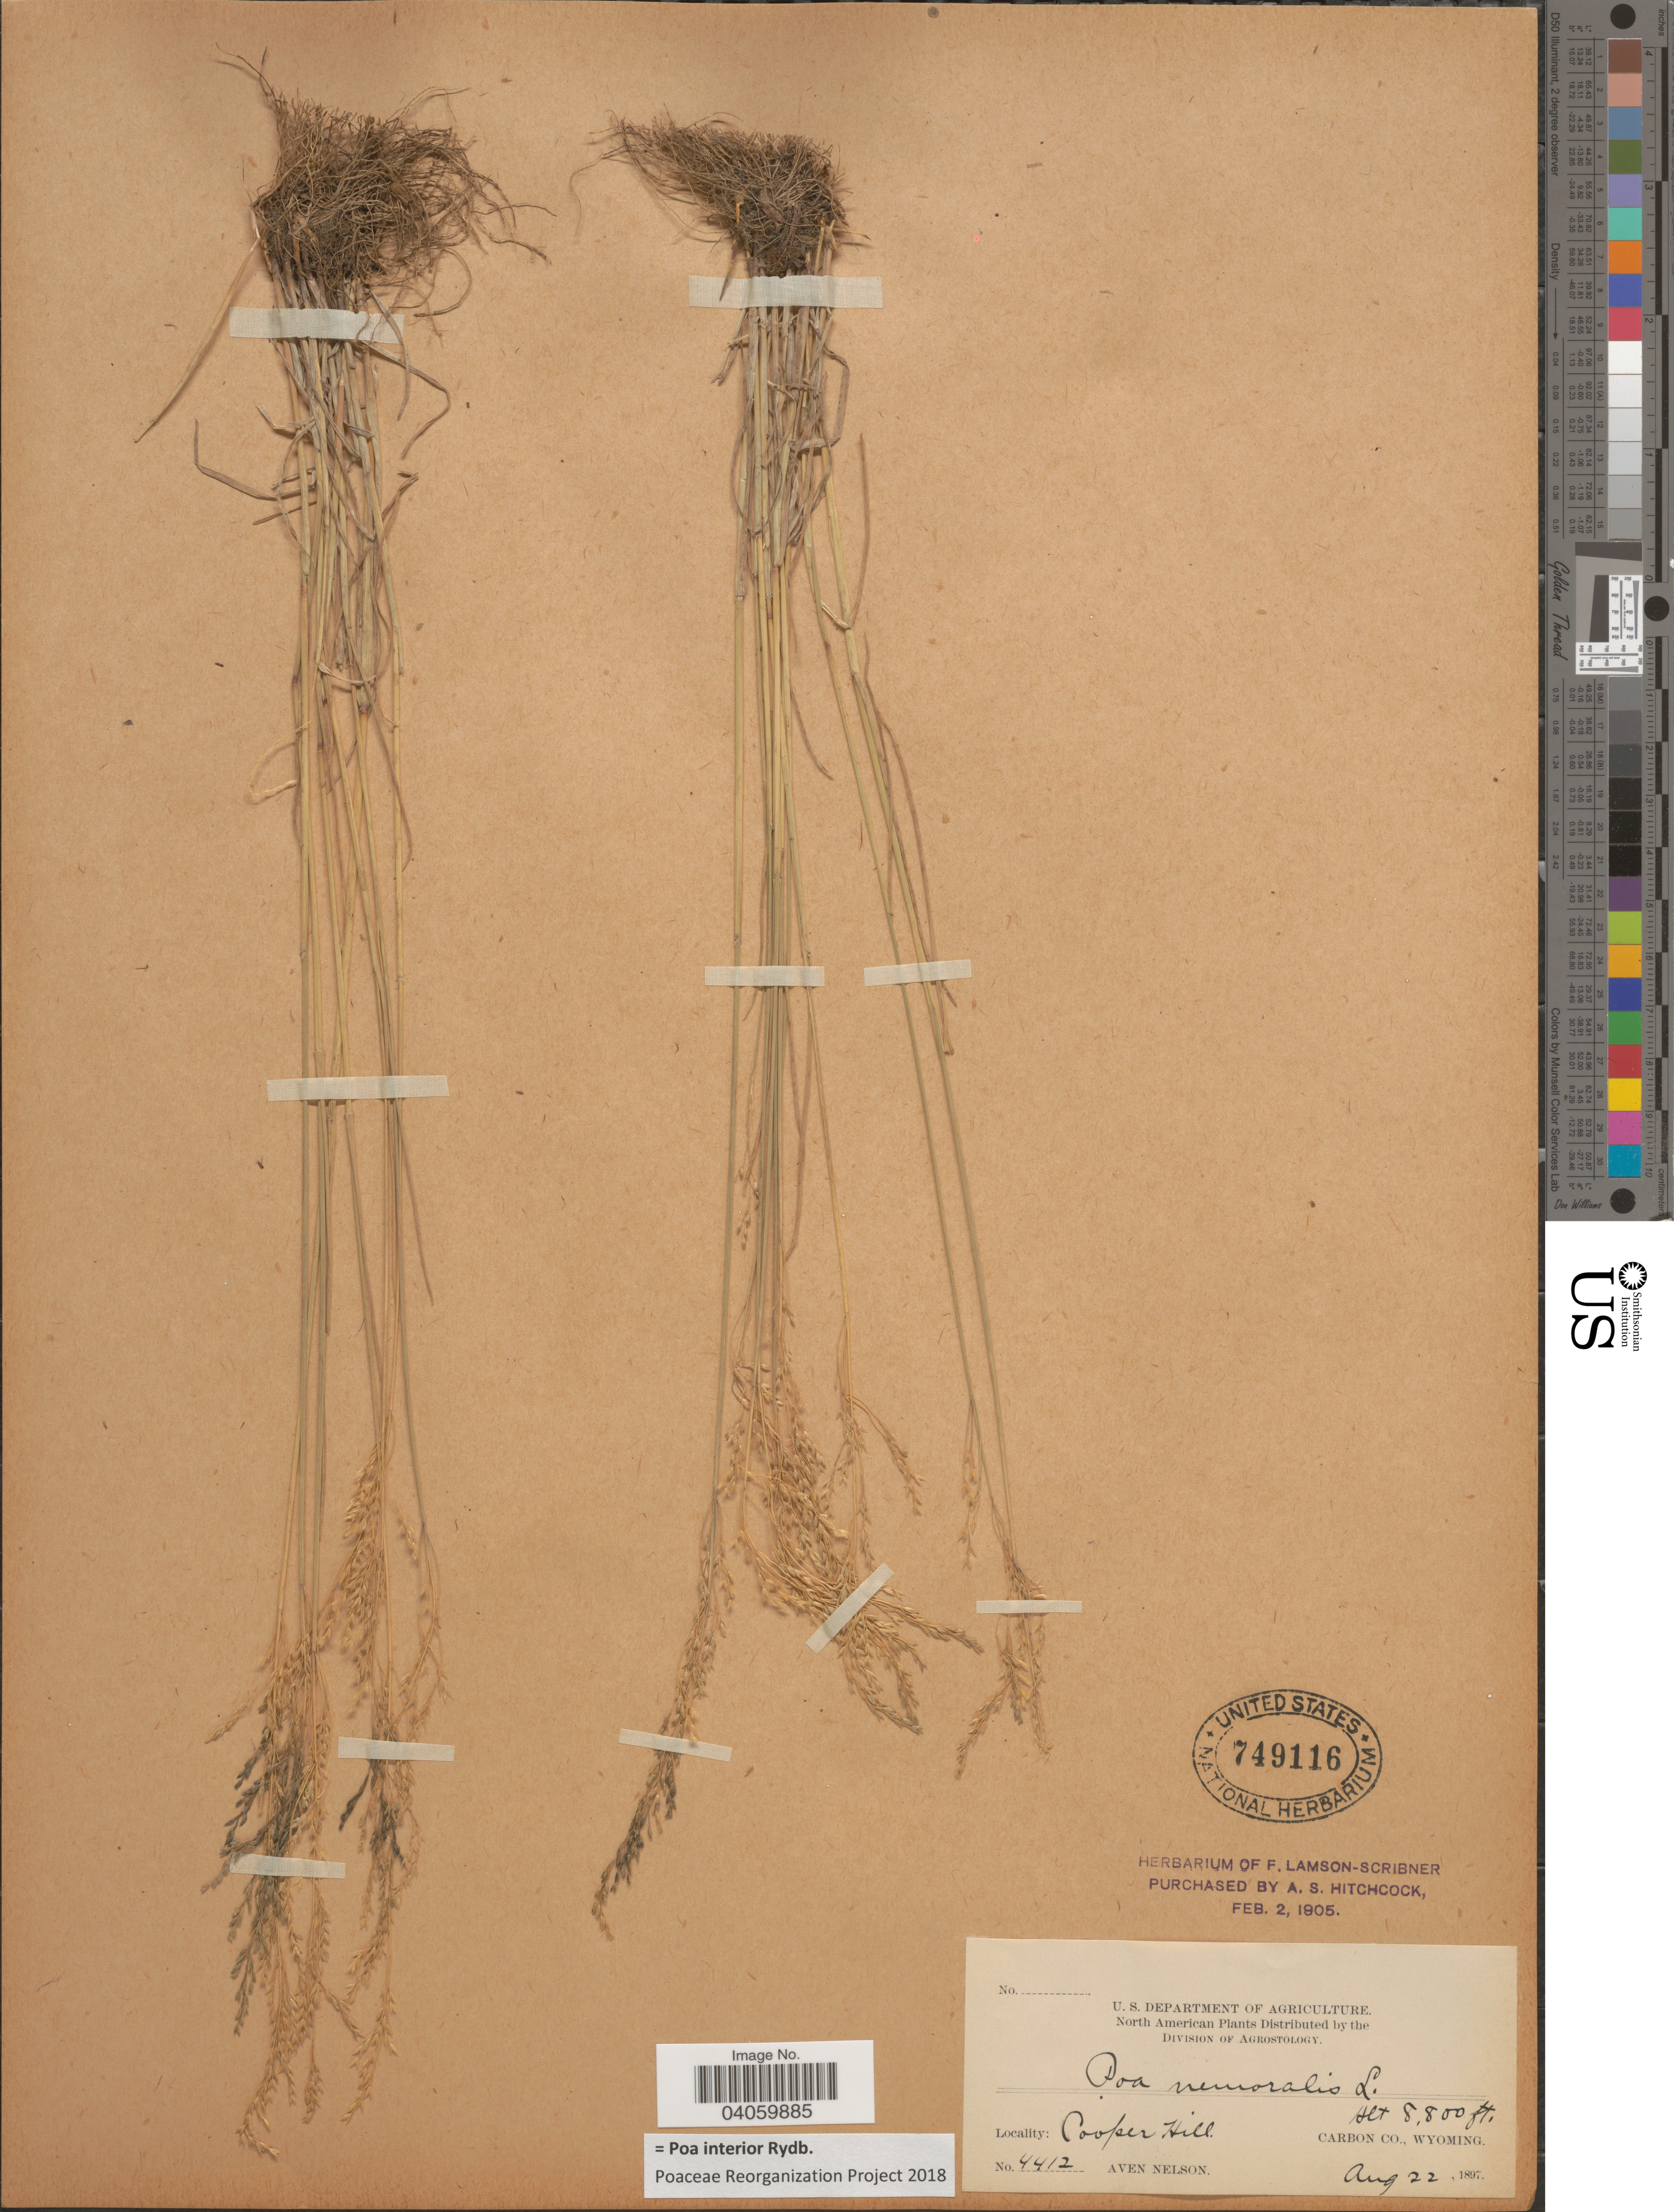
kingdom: Plantae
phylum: Tracheophyta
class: Liliopsida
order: Poales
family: Poaceae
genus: Poa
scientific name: Poa interior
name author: Rydb.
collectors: A. Nelson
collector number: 4412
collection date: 1897-08-22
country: United States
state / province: Wyoming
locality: Cooper Hill. Carbon Co.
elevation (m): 2682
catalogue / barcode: US 749116